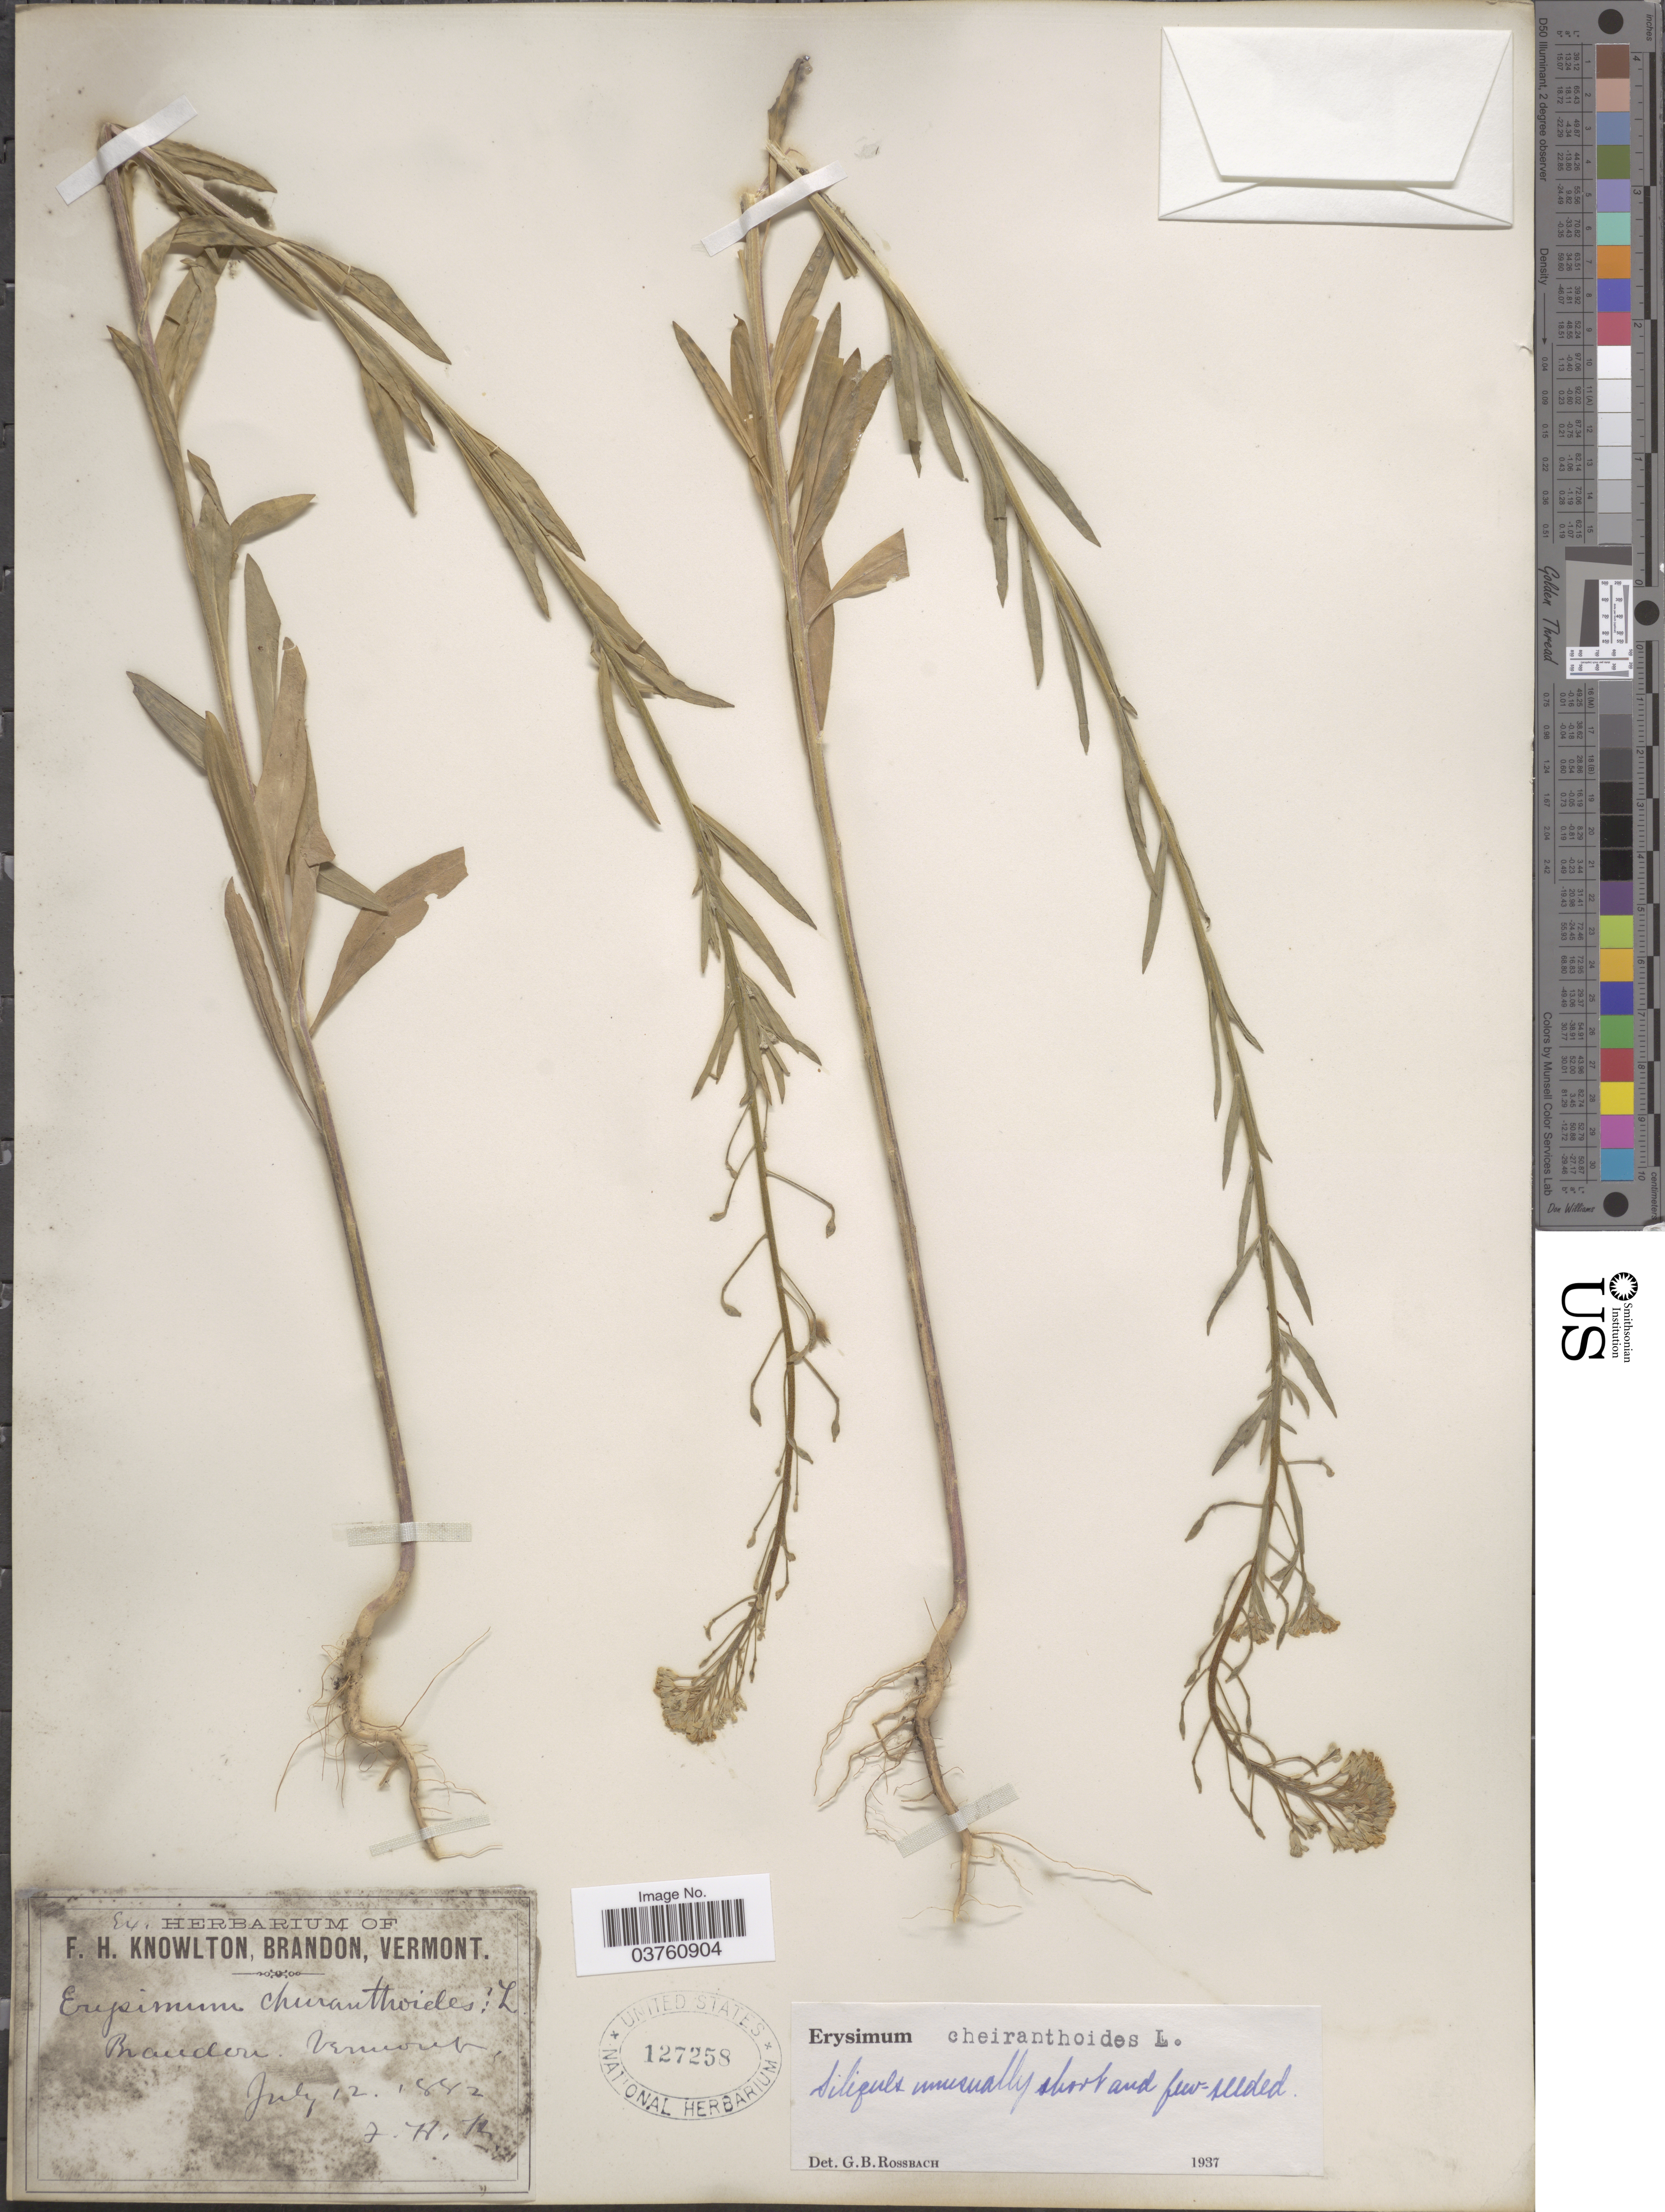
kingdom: Plantae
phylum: Tracheophyta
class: Magnoliopsida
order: Brassicales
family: Brassicaceae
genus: Erysimum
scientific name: Erysimum cheiranthoides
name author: L.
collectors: ex herb. F.H. Knowlton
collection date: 1882-07-12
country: United States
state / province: Vermont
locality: Brandon.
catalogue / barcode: US 127258